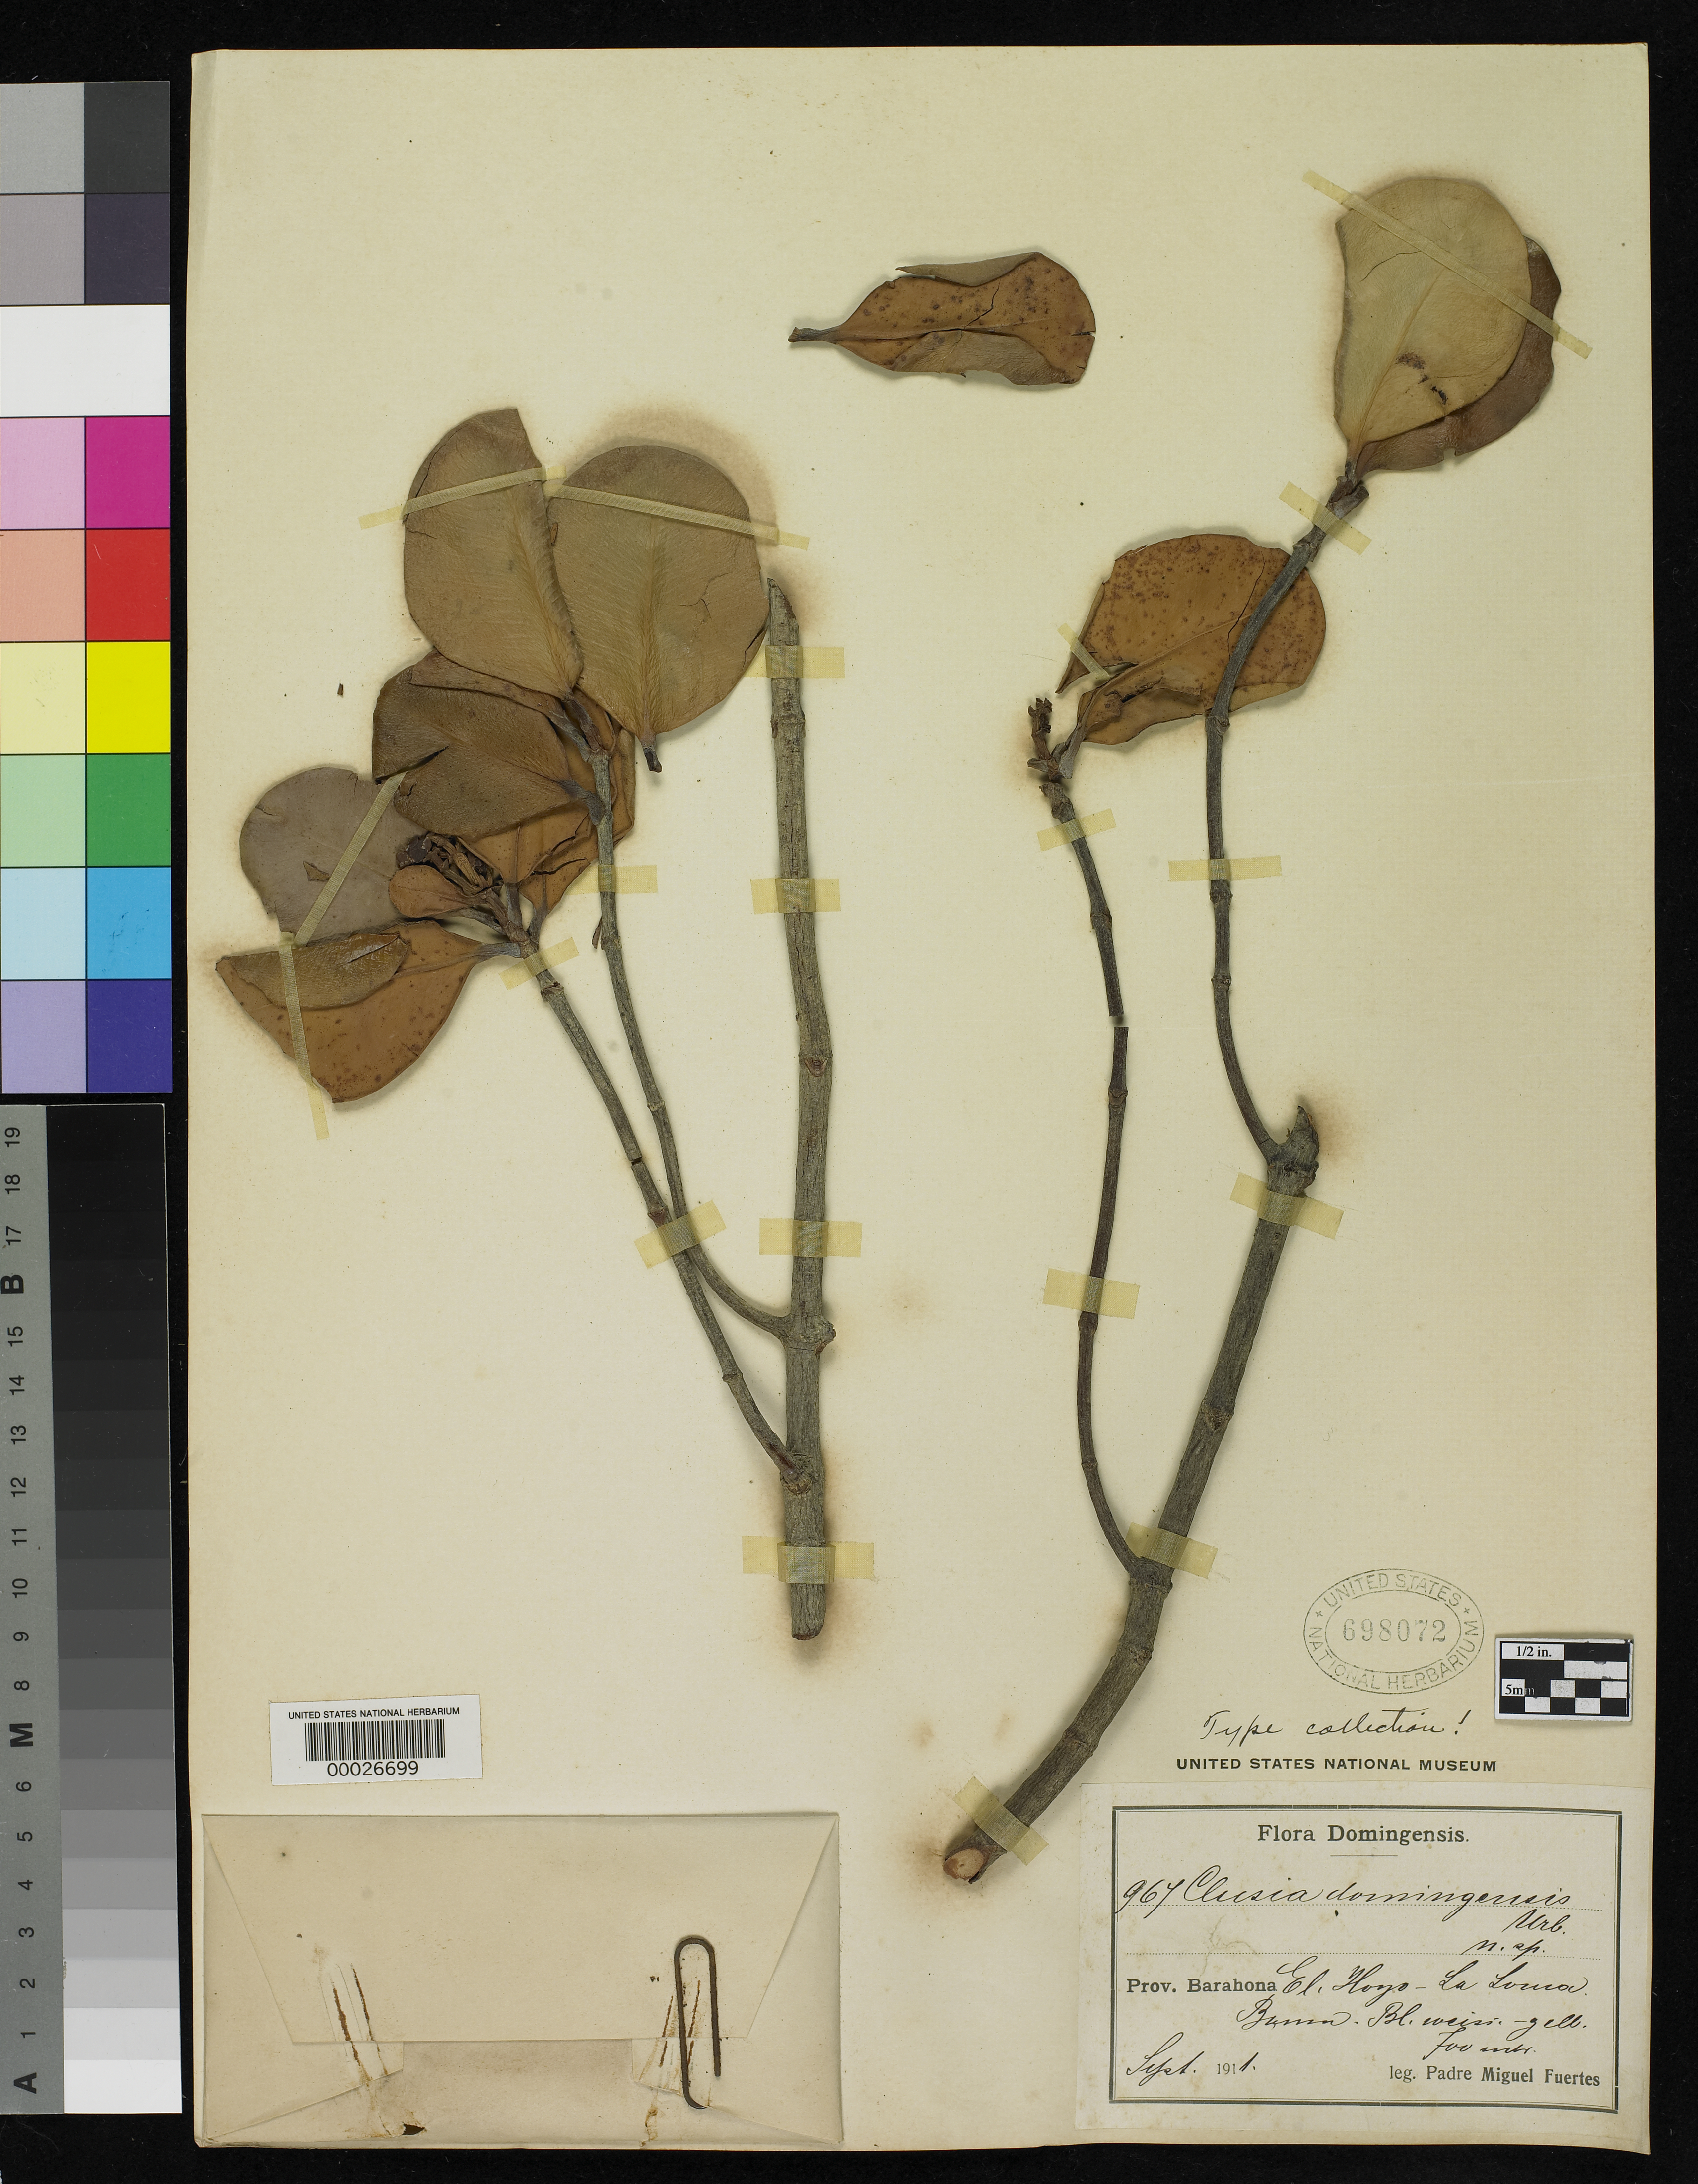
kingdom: Plantae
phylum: Tracheophyta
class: Magnoliopsida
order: Malpighiales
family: Clusiaceae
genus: Clusia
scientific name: Clusia domingensis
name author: Urb.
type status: Isotype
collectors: M. D. Fuertes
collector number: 967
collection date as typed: Sep 1911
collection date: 1911-09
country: Dominican Republic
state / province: Barahona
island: Hispaniola Island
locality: La Loma in El Hoya.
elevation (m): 700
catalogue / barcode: US 698072